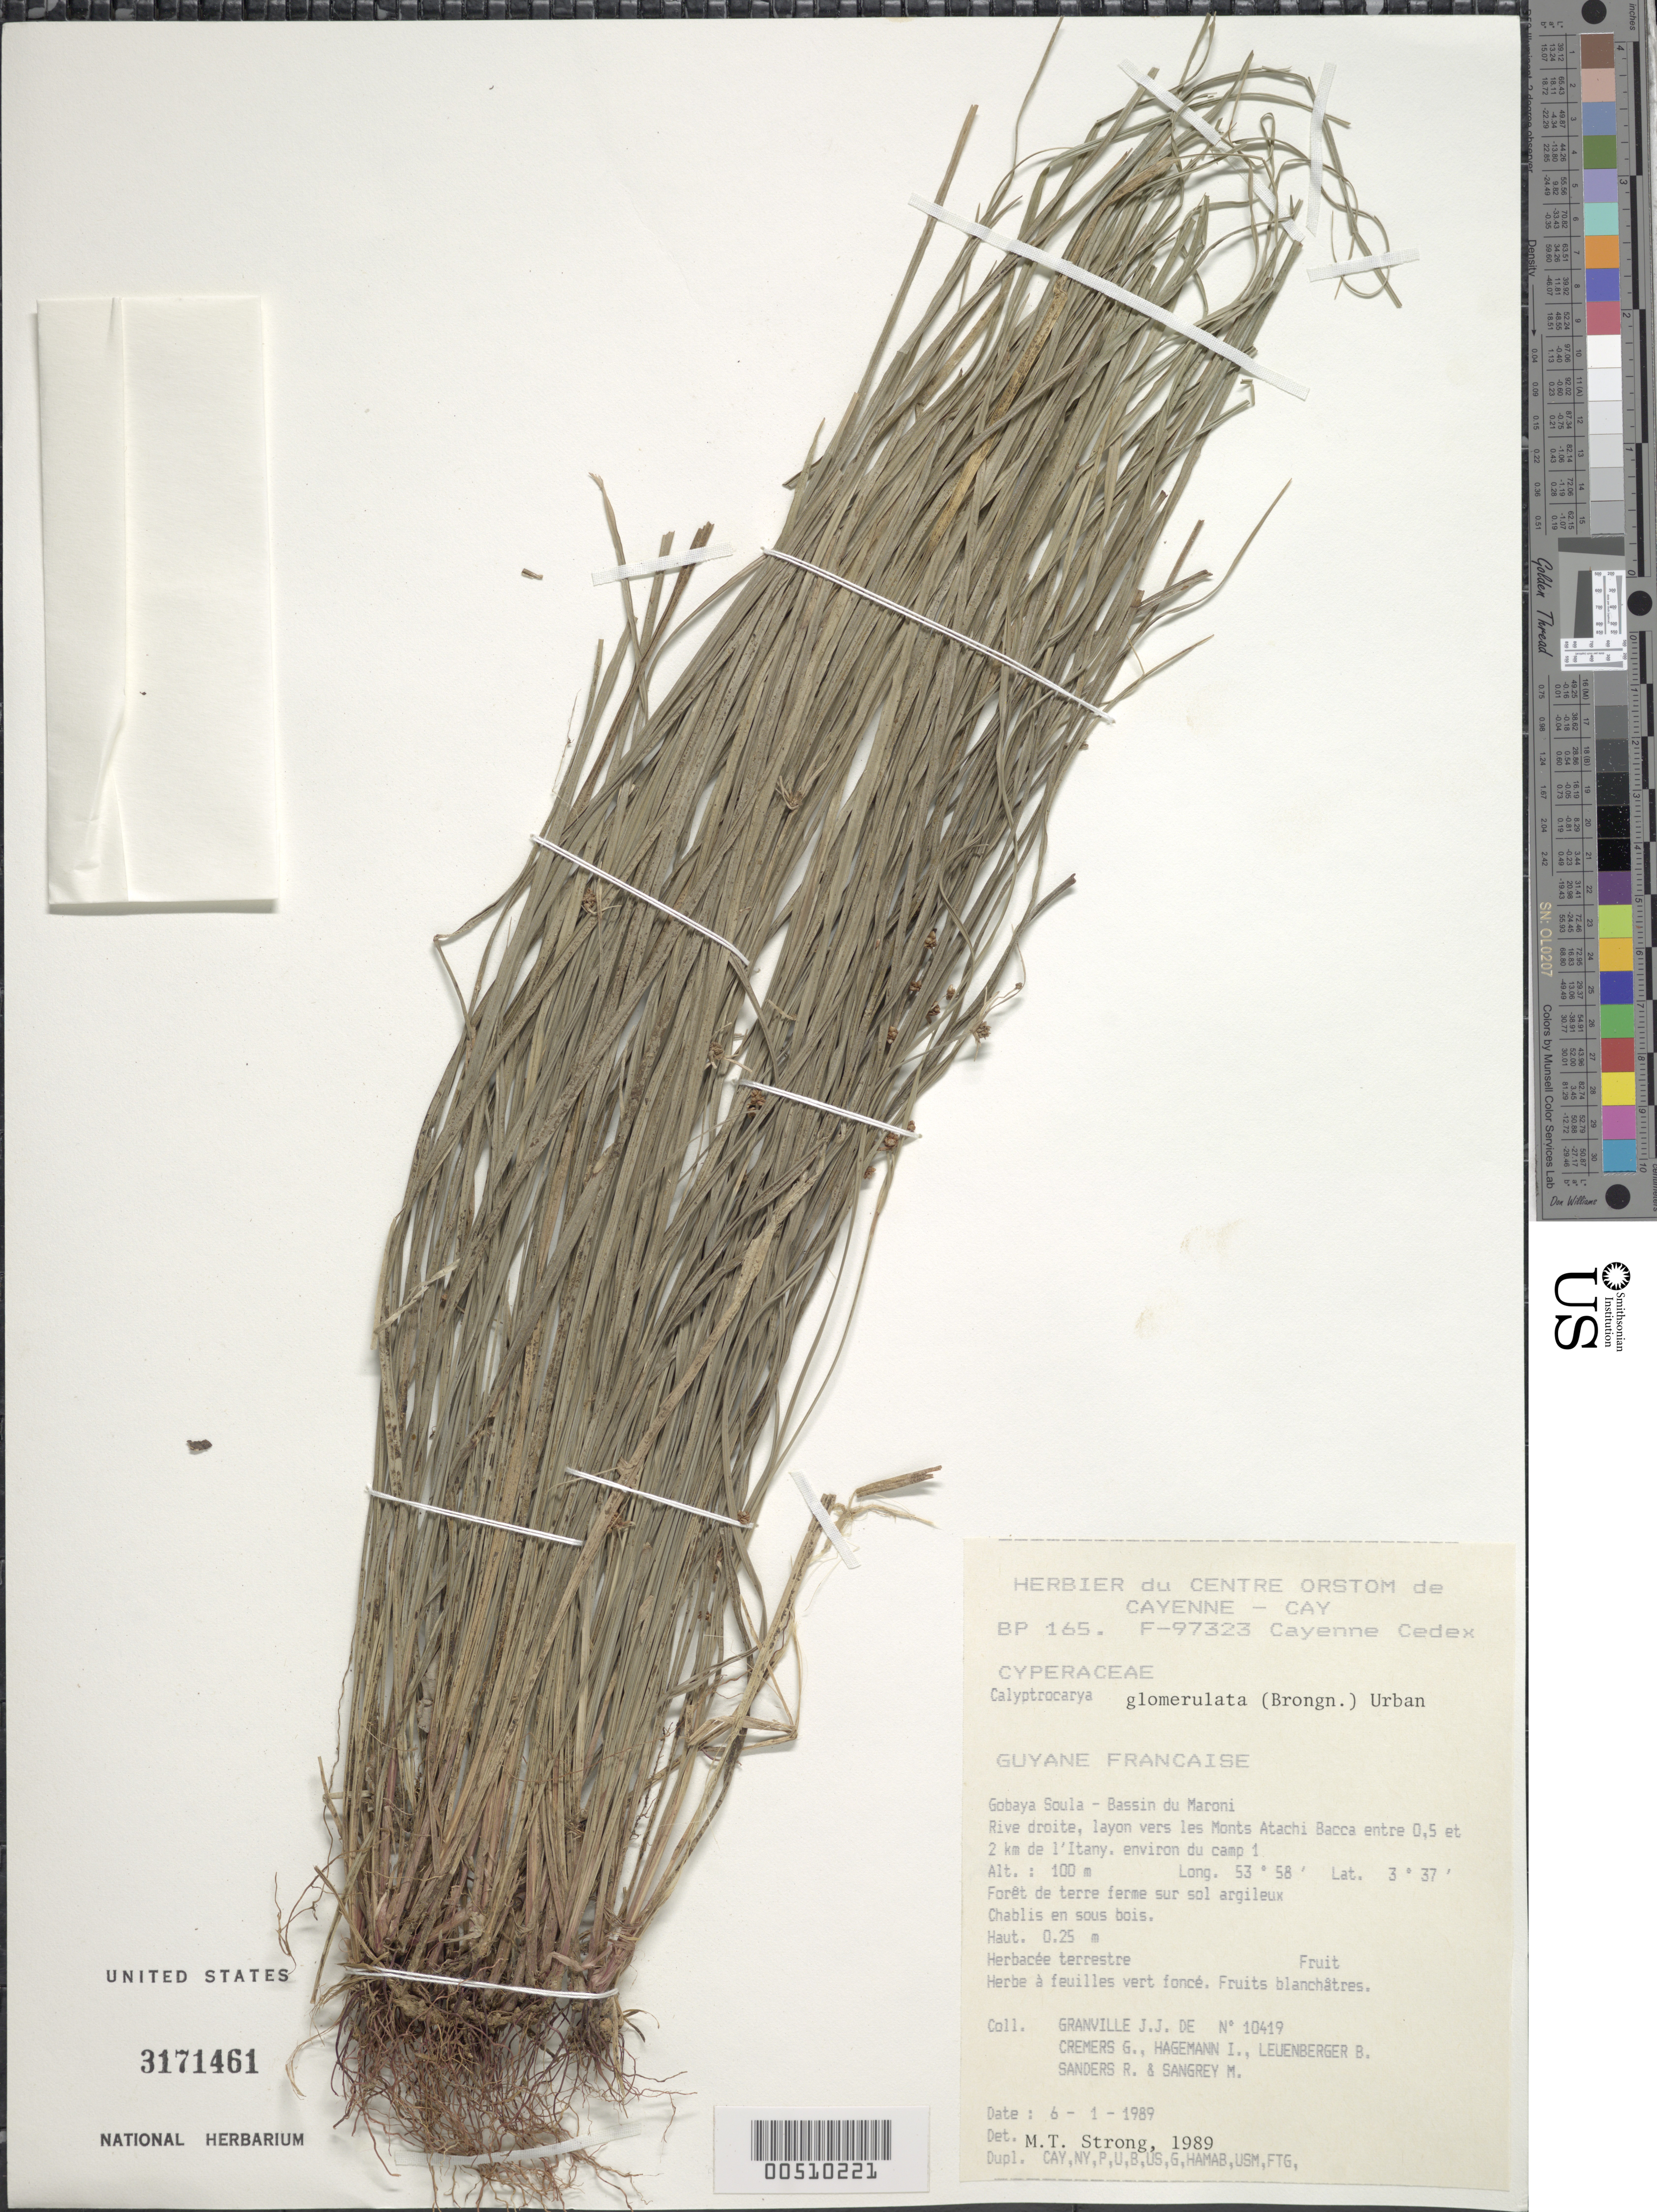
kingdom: Plantae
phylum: Tracheophyta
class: Liliopsida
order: Poales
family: Cyperaceae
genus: Calyptrocarya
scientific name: Calyptrocarya glomerulata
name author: (Brongn.) Urb.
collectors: J.-J. de Granville, G. Cremers, I. Hagemann & B. Leuenberger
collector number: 10419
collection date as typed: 06 Jan 1989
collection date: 1989-01-06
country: French Guiana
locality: Gobaya Soula-Bassin Maroni,Rive droite,layon vers les Monts Atachi Bacca entre 0.5 & 2 km de 3'Itany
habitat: Foret de terre ferme sur sol argileux; Chablis en sous bois.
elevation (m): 100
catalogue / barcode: US 3171461